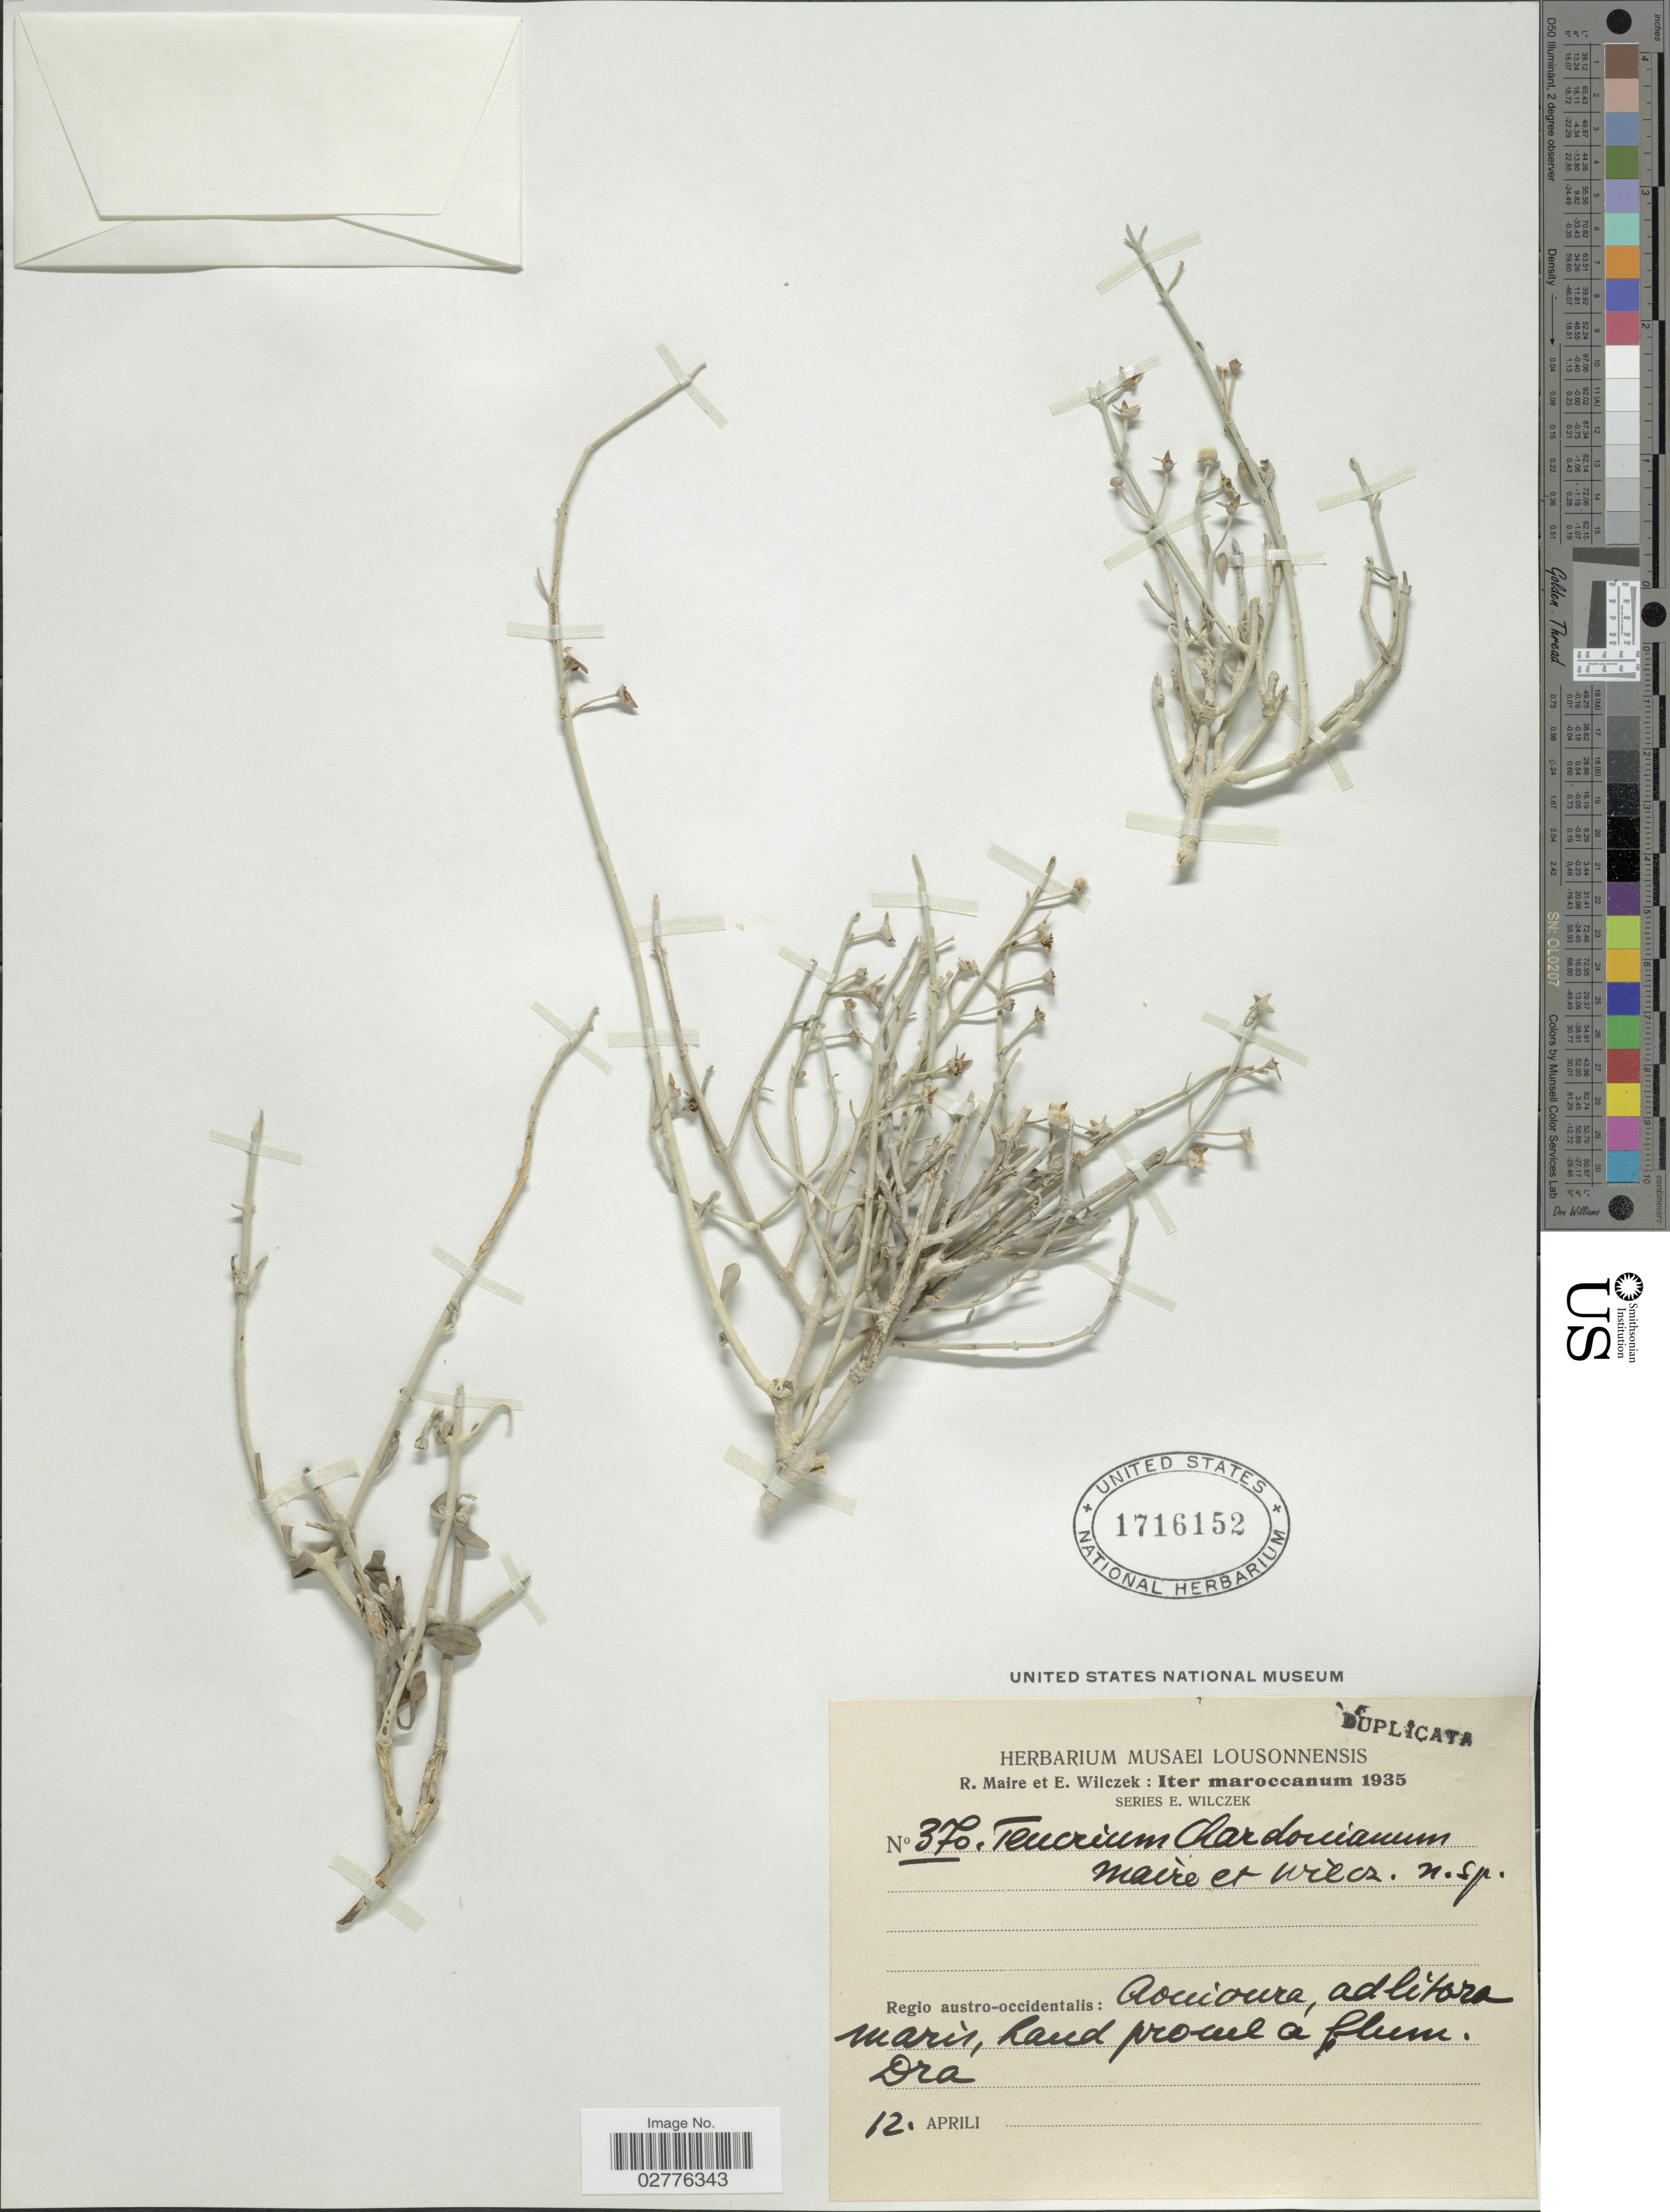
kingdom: Plantae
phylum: Tracheophyta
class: Magnoliopsida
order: Lamiales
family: Lamiaceae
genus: Teucrium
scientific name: Teucrium chardonianum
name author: Maire & Wilczek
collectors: R. C. Maire & E. Wilczek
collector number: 370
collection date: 1935-04-12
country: Morocco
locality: Regio austro-occidentalis: Aouioura, ad litora maris, haud procul a flum. Dra.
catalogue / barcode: US 1716152